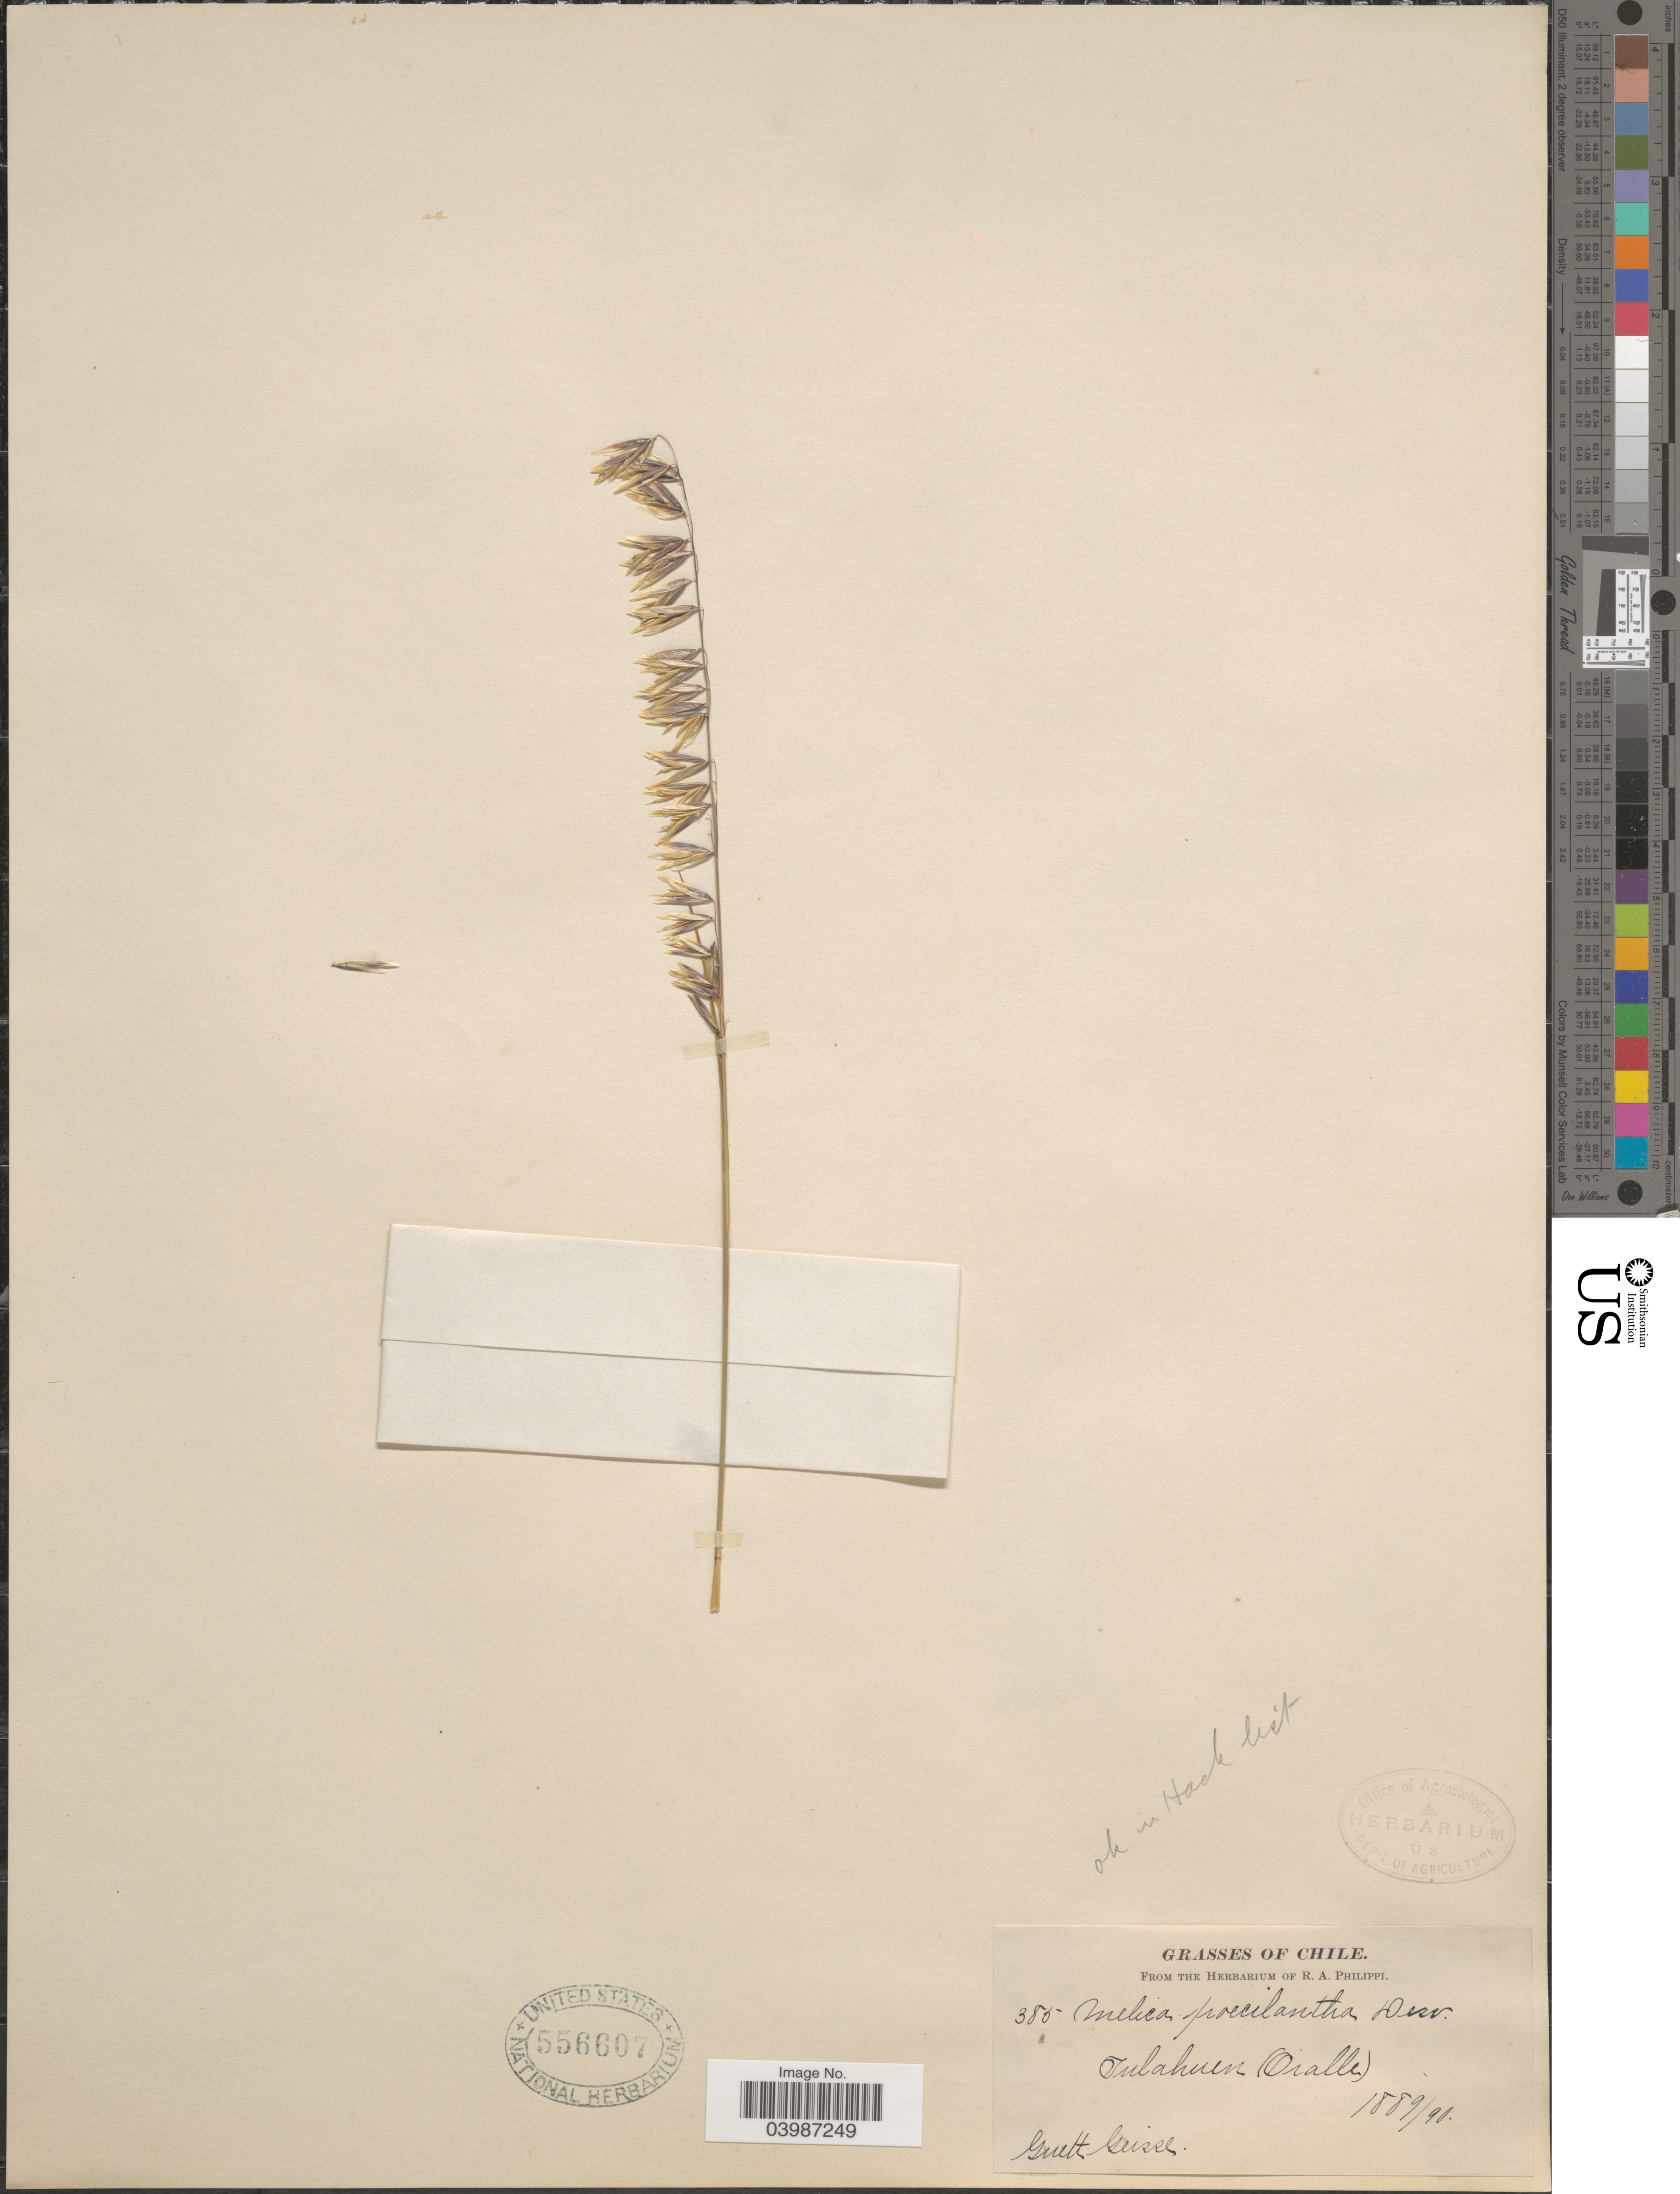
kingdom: Plantae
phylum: Tracheophyta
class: Liliopsida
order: Poales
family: Poaceae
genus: Melica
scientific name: Melica poecilantha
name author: É. Desv.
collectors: -. Geisse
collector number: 385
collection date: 1889/1890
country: Chile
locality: Tulahuen (Oralle).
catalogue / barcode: US 556607